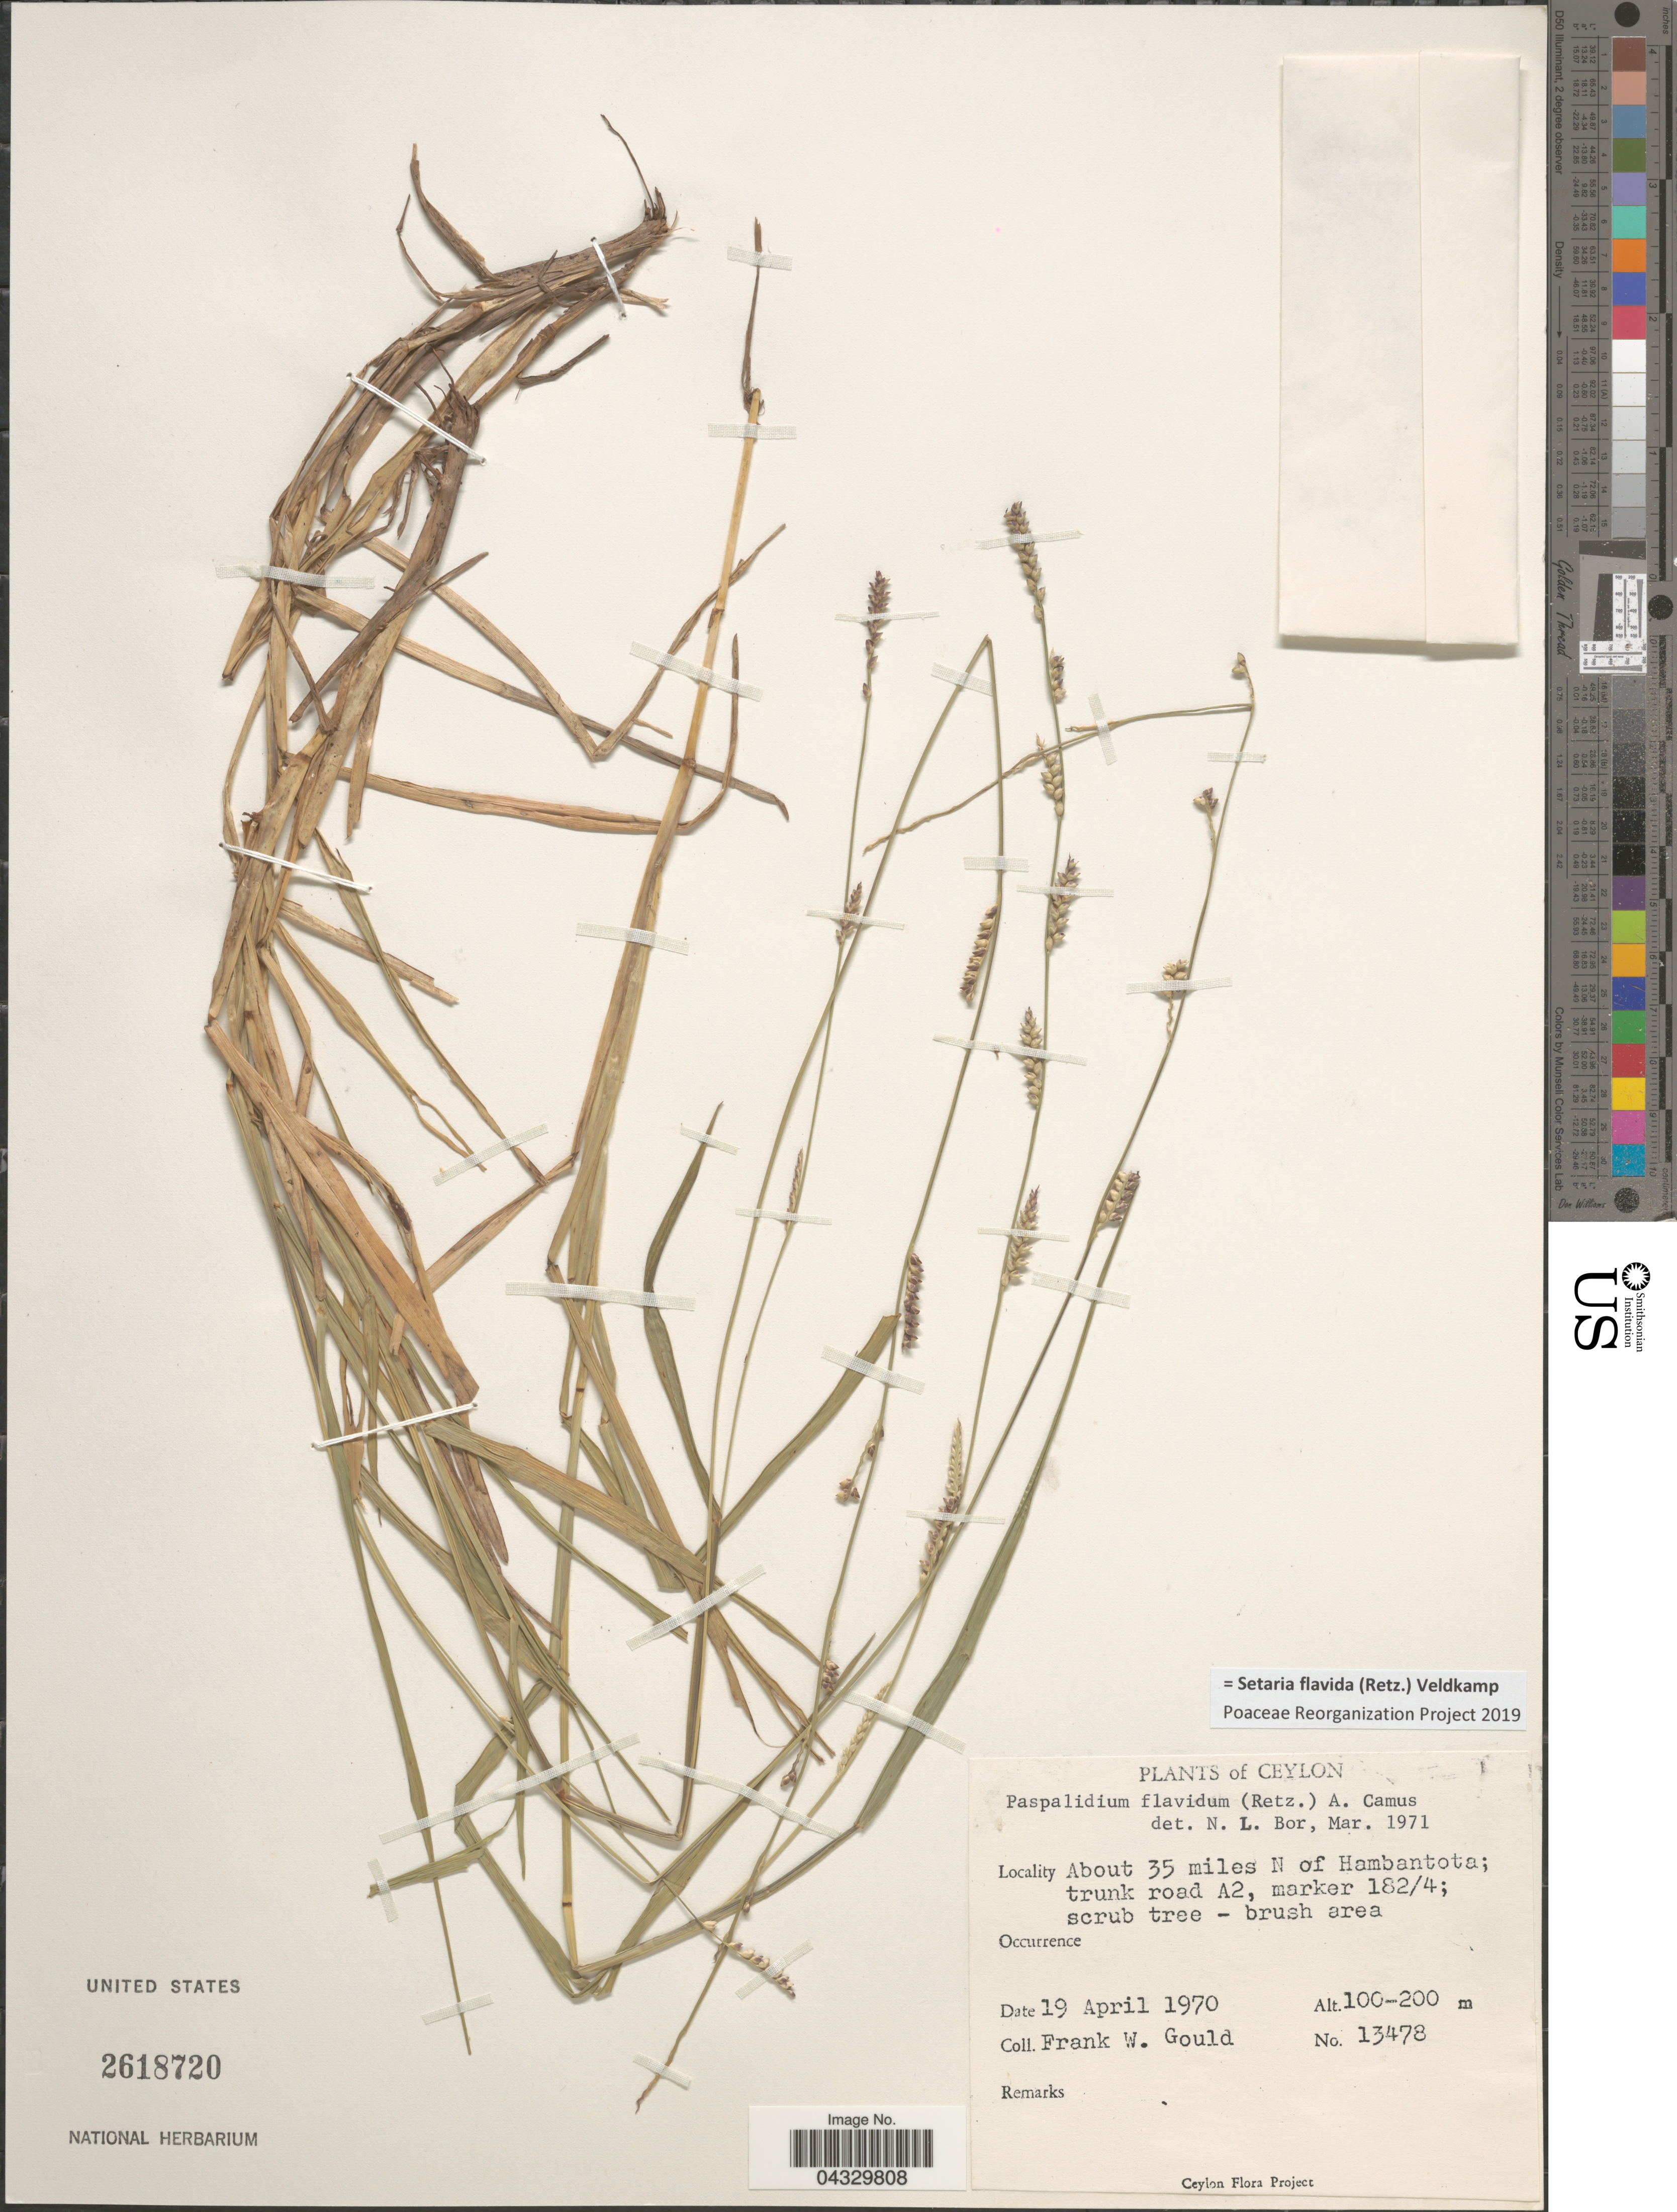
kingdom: Plantae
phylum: Tracheophyta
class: Liliopsida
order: Poales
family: Poaceae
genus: Setaria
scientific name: Setaria flavida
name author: (Retz.) Veldkamp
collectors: F. W. Gould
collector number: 13478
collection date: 1970-04-19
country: Sri Lanka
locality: Ceylon. About 35 miles N of Hambantota; trunk road A2, marker 182/4.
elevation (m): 100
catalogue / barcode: US 2618720